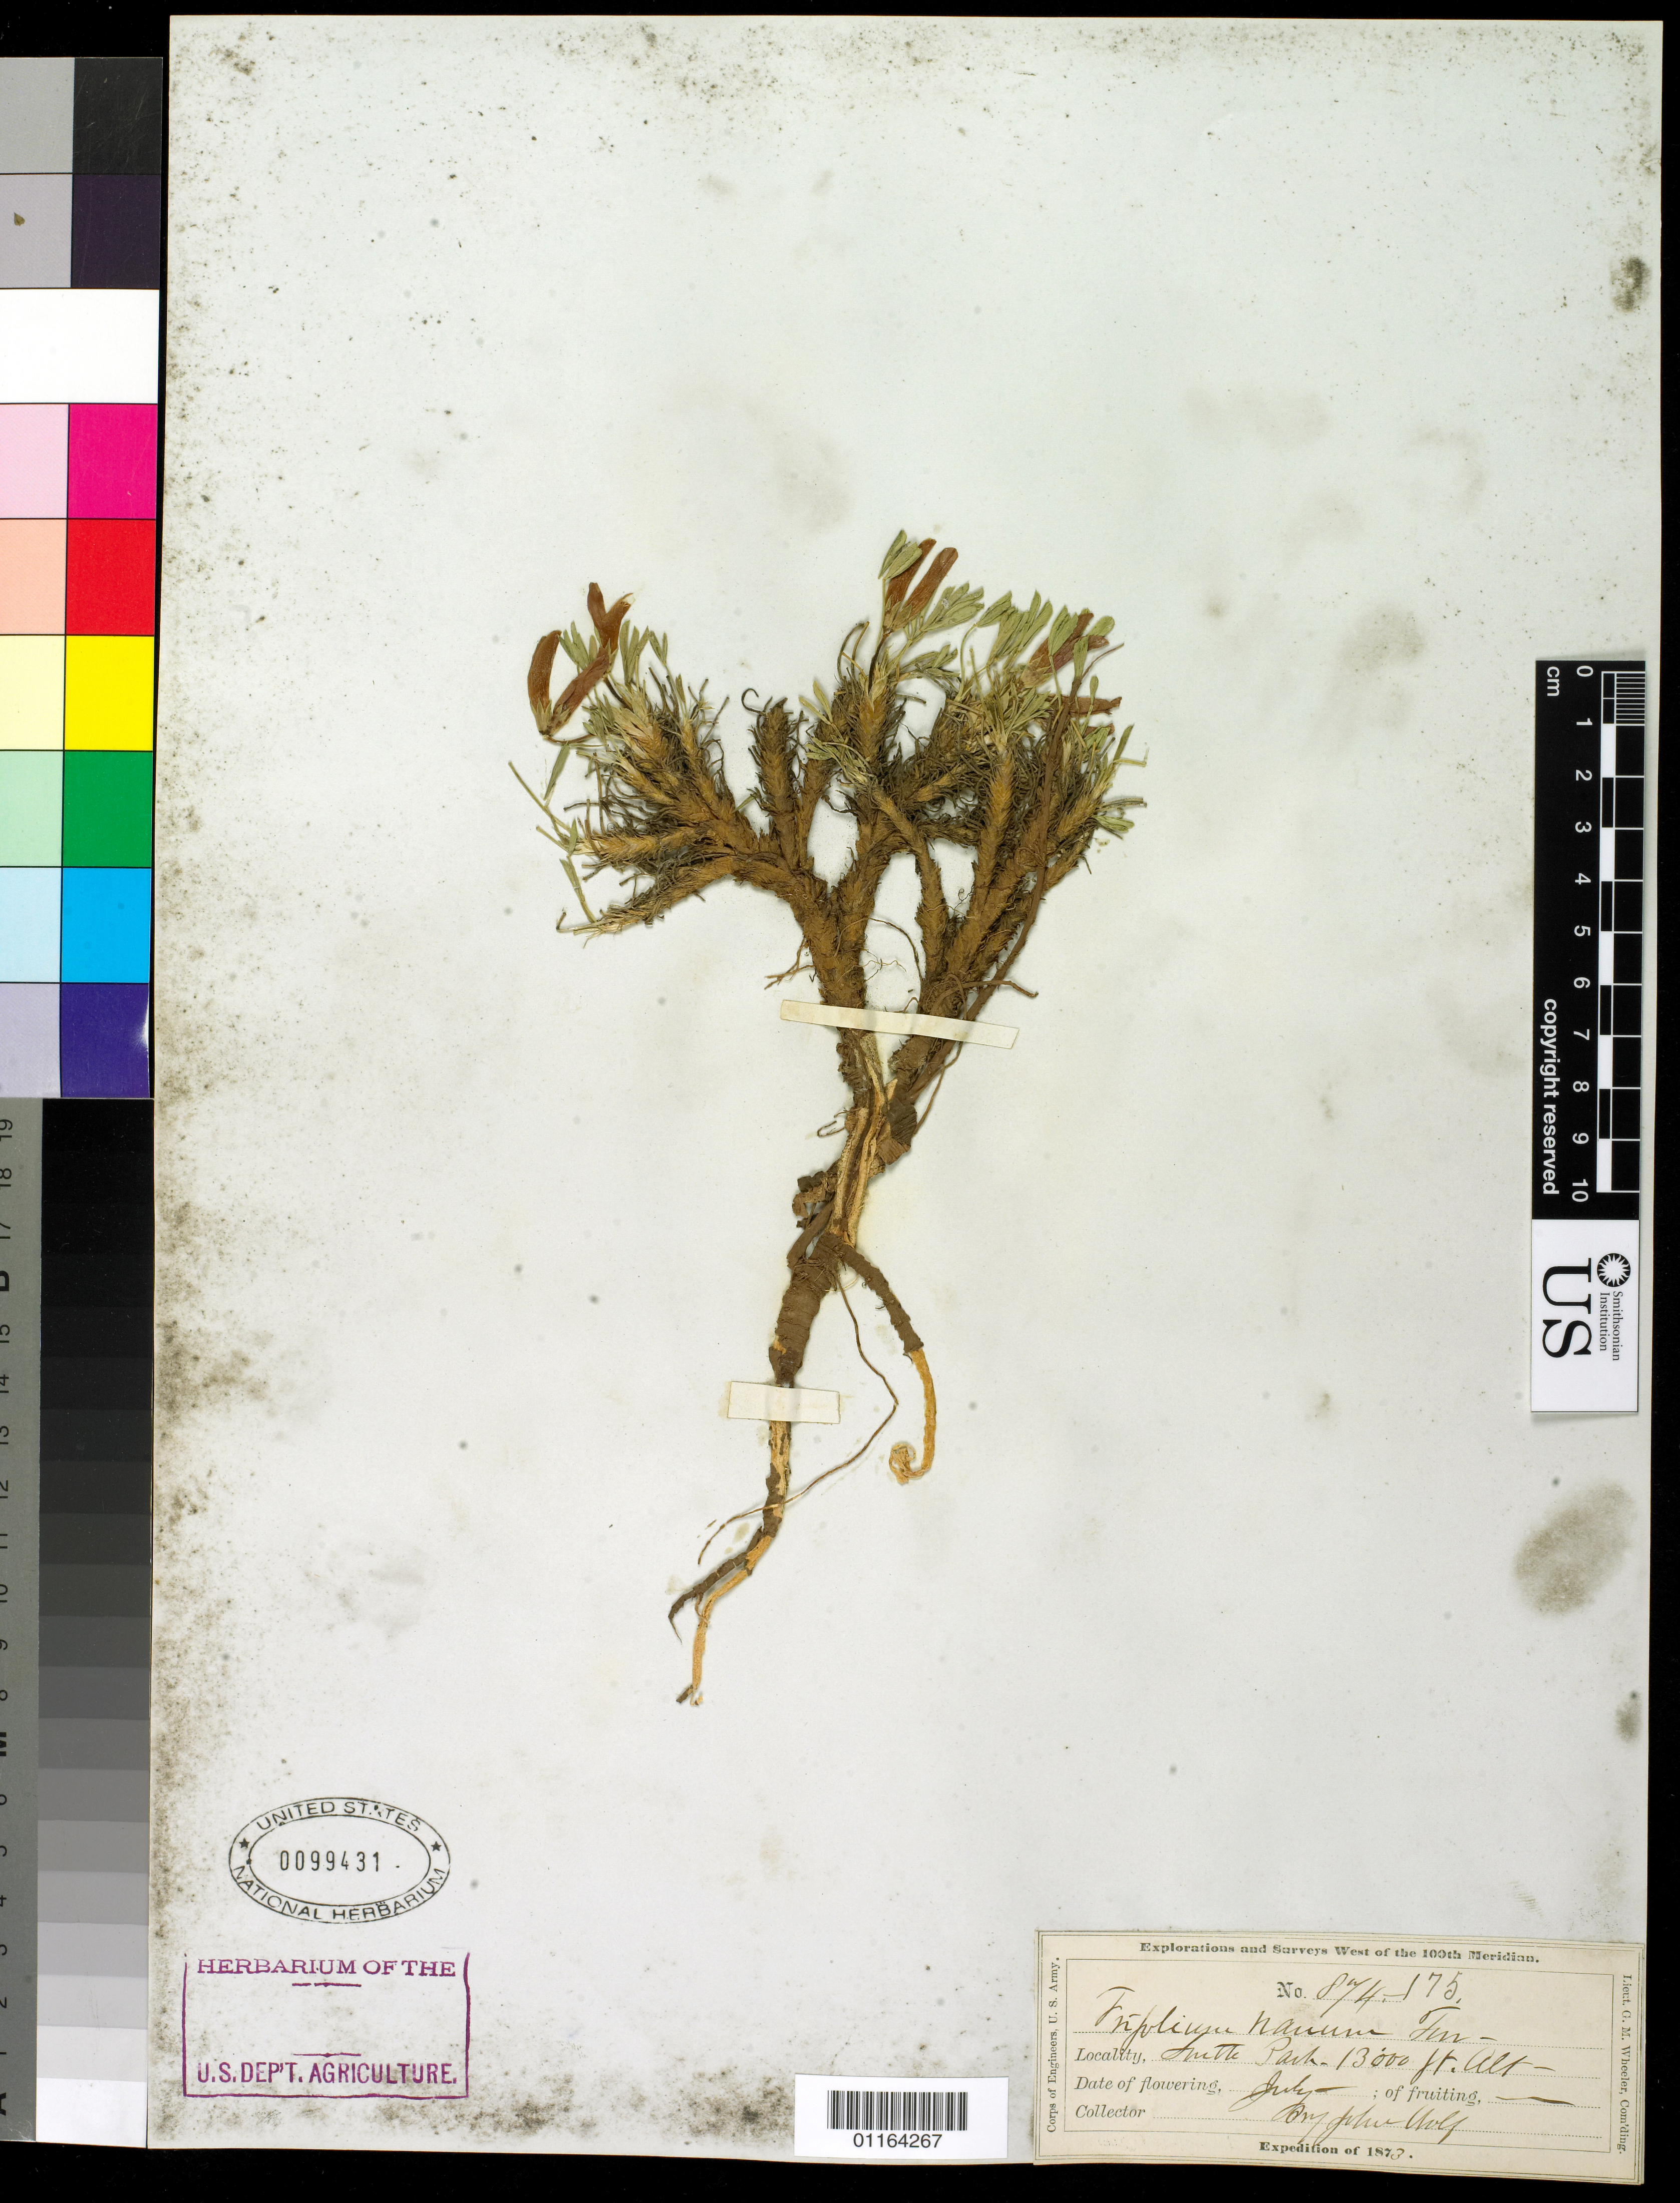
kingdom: Plantae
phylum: Tracheophyta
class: Magnoliopsida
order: Fabales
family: Fabaceae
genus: Trifolium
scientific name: Trifolium nanum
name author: Torr.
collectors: J. Wolf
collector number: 874-175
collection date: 1873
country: United States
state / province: Colorado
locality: South Park, Col Ter.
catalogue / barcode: US 99431